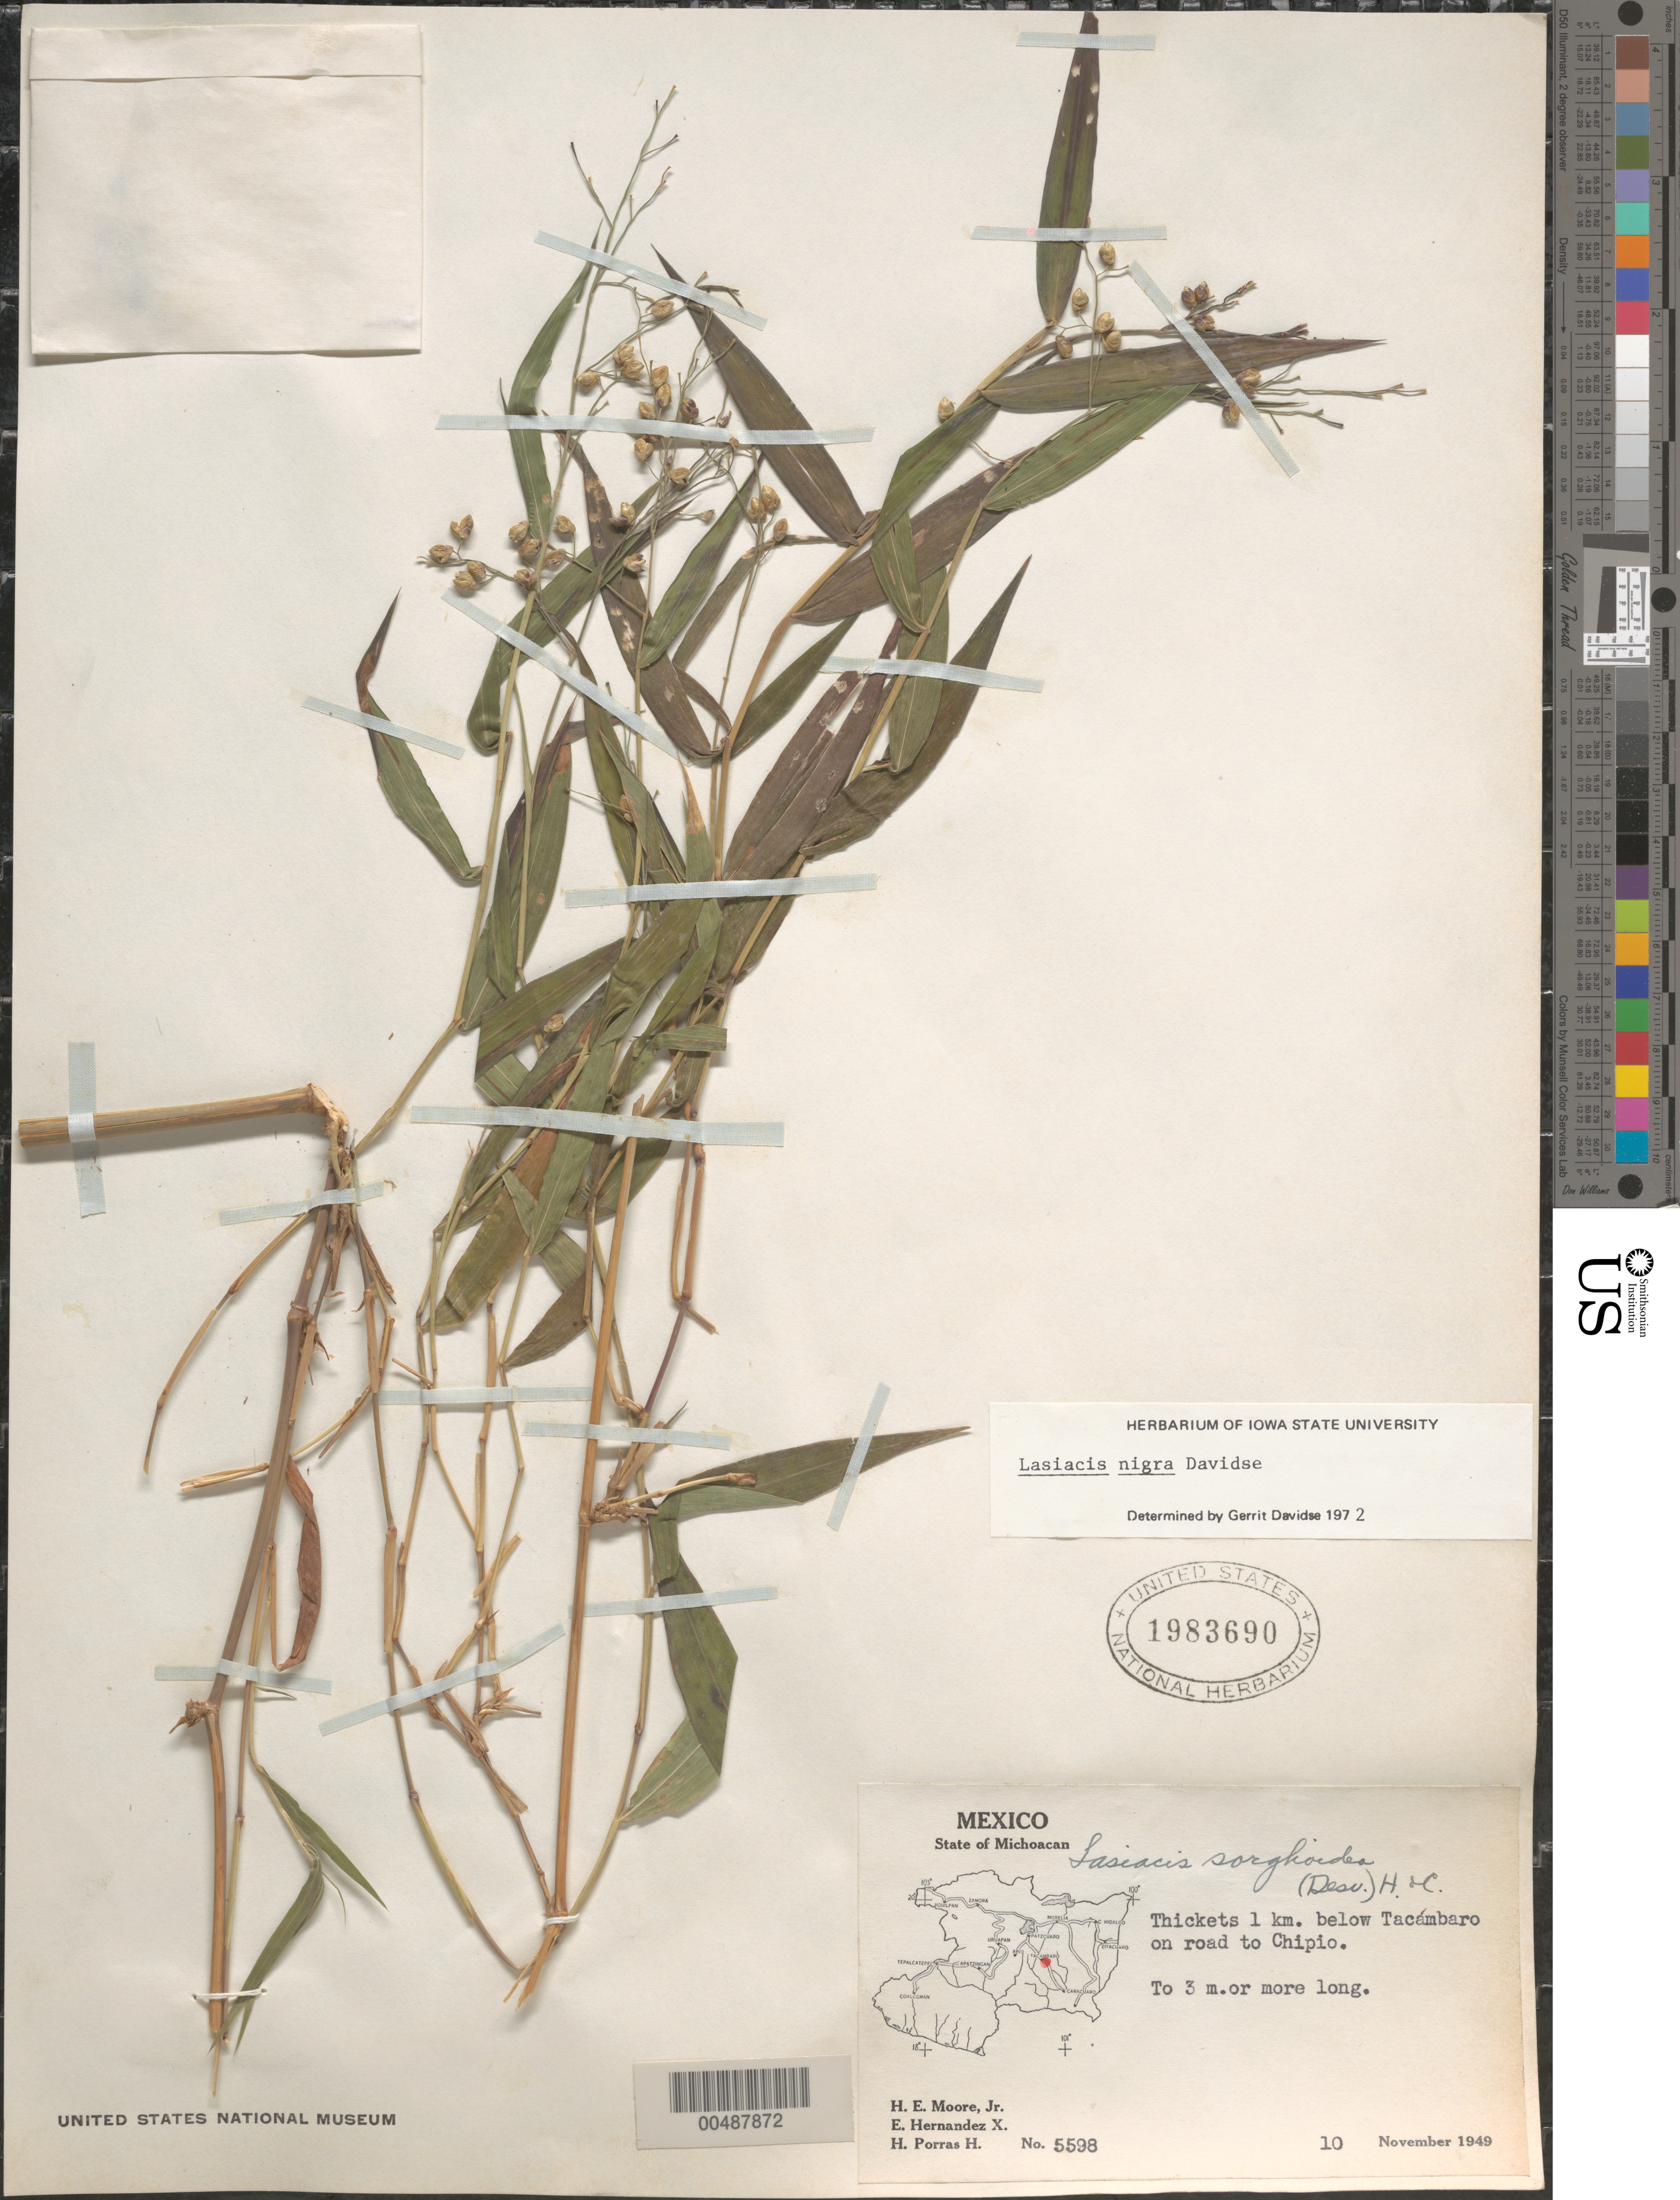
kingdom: Plantae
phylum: Tracheophyta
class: Liliopsida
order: Poales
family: Poaceae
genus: Lasiacis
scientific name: Lasiacis maxonii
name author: Swallen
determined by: Davidse, Gerrit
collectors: H. E. Moore, E. I. Hernández-X. & H. Porras-H.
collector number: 5598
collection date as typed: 10 Nov 1949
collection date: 1949-11-10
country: Mexico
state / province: Michoacán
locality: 1 km below Tacambaro on rd to Chipio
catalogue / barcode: US 1983690